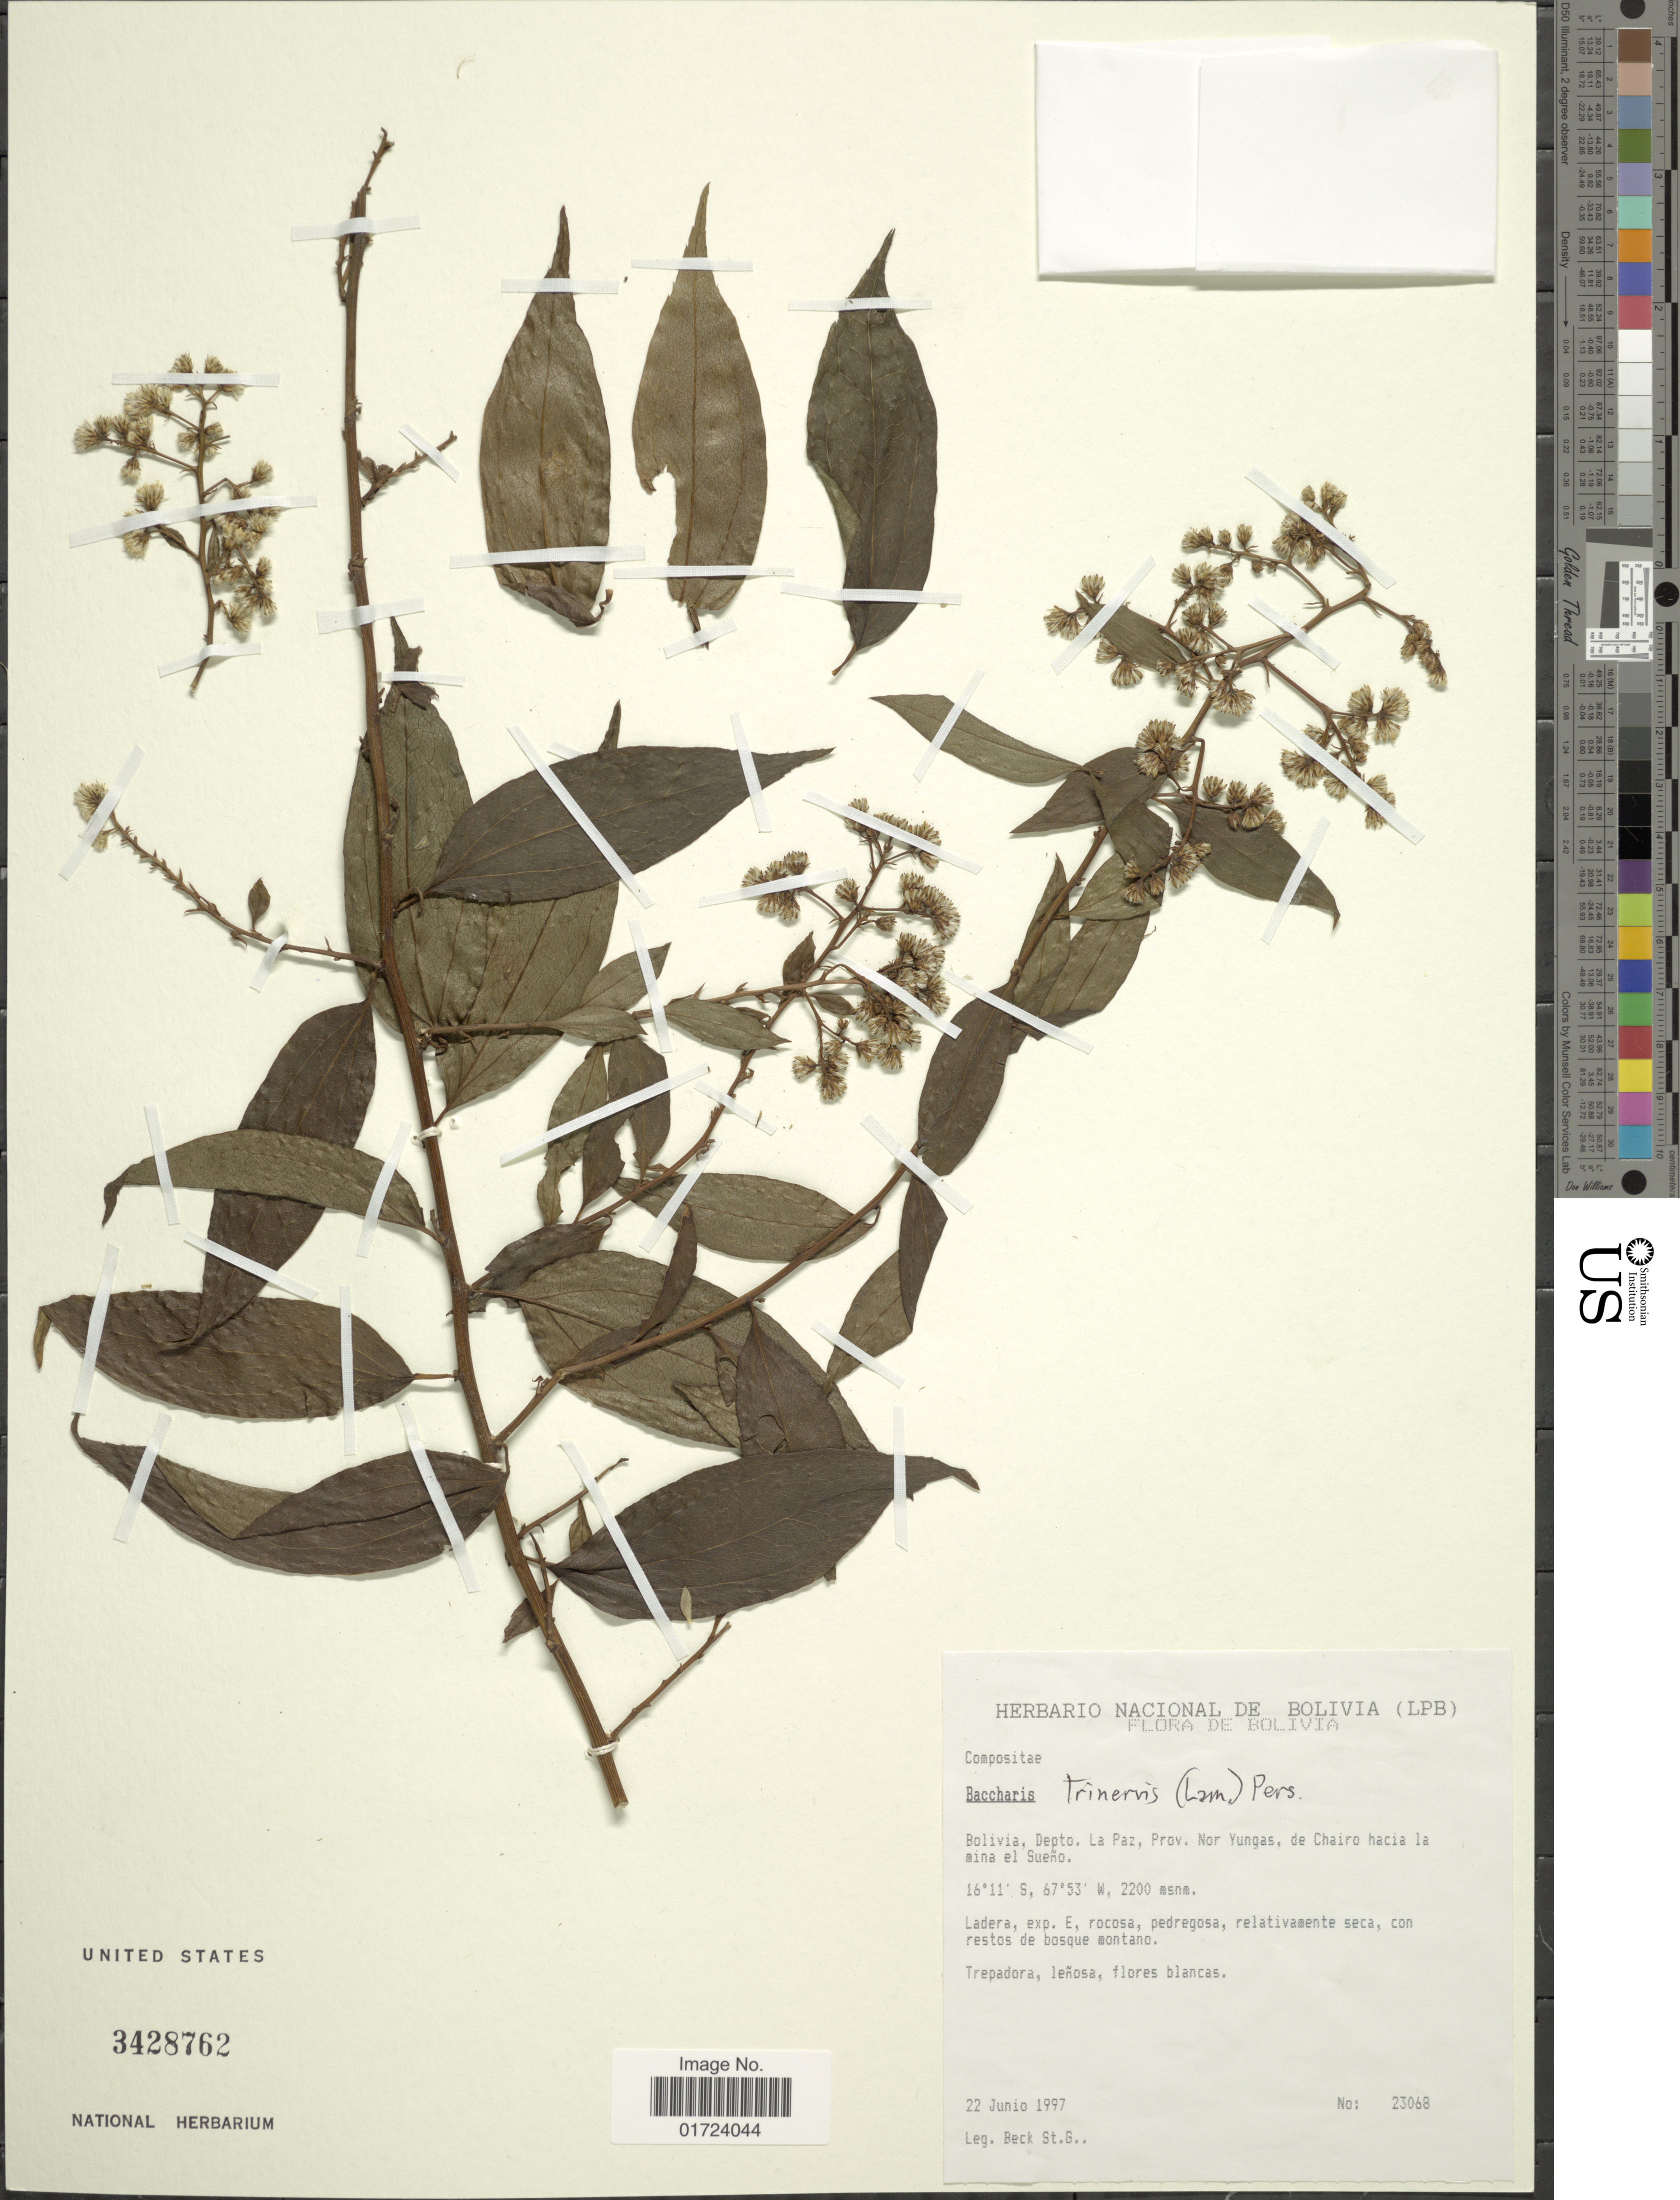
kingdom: Plantae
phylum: Tracheophyta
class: Magnoliopsida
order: Asterales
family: Asteraceae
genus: Baccharis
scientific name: Baccharis trinervis var. rhexioides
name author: (Kunth) Baker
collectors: S. G. Beck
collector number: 23068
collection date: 1997-06-22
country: Bolivia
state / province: La Paz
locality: Bolivia. Depto. La Paz, Prov. Nor Yungas, de Chairo hacia la mina el Sueno.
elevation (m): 2200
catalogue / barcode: US 3428762